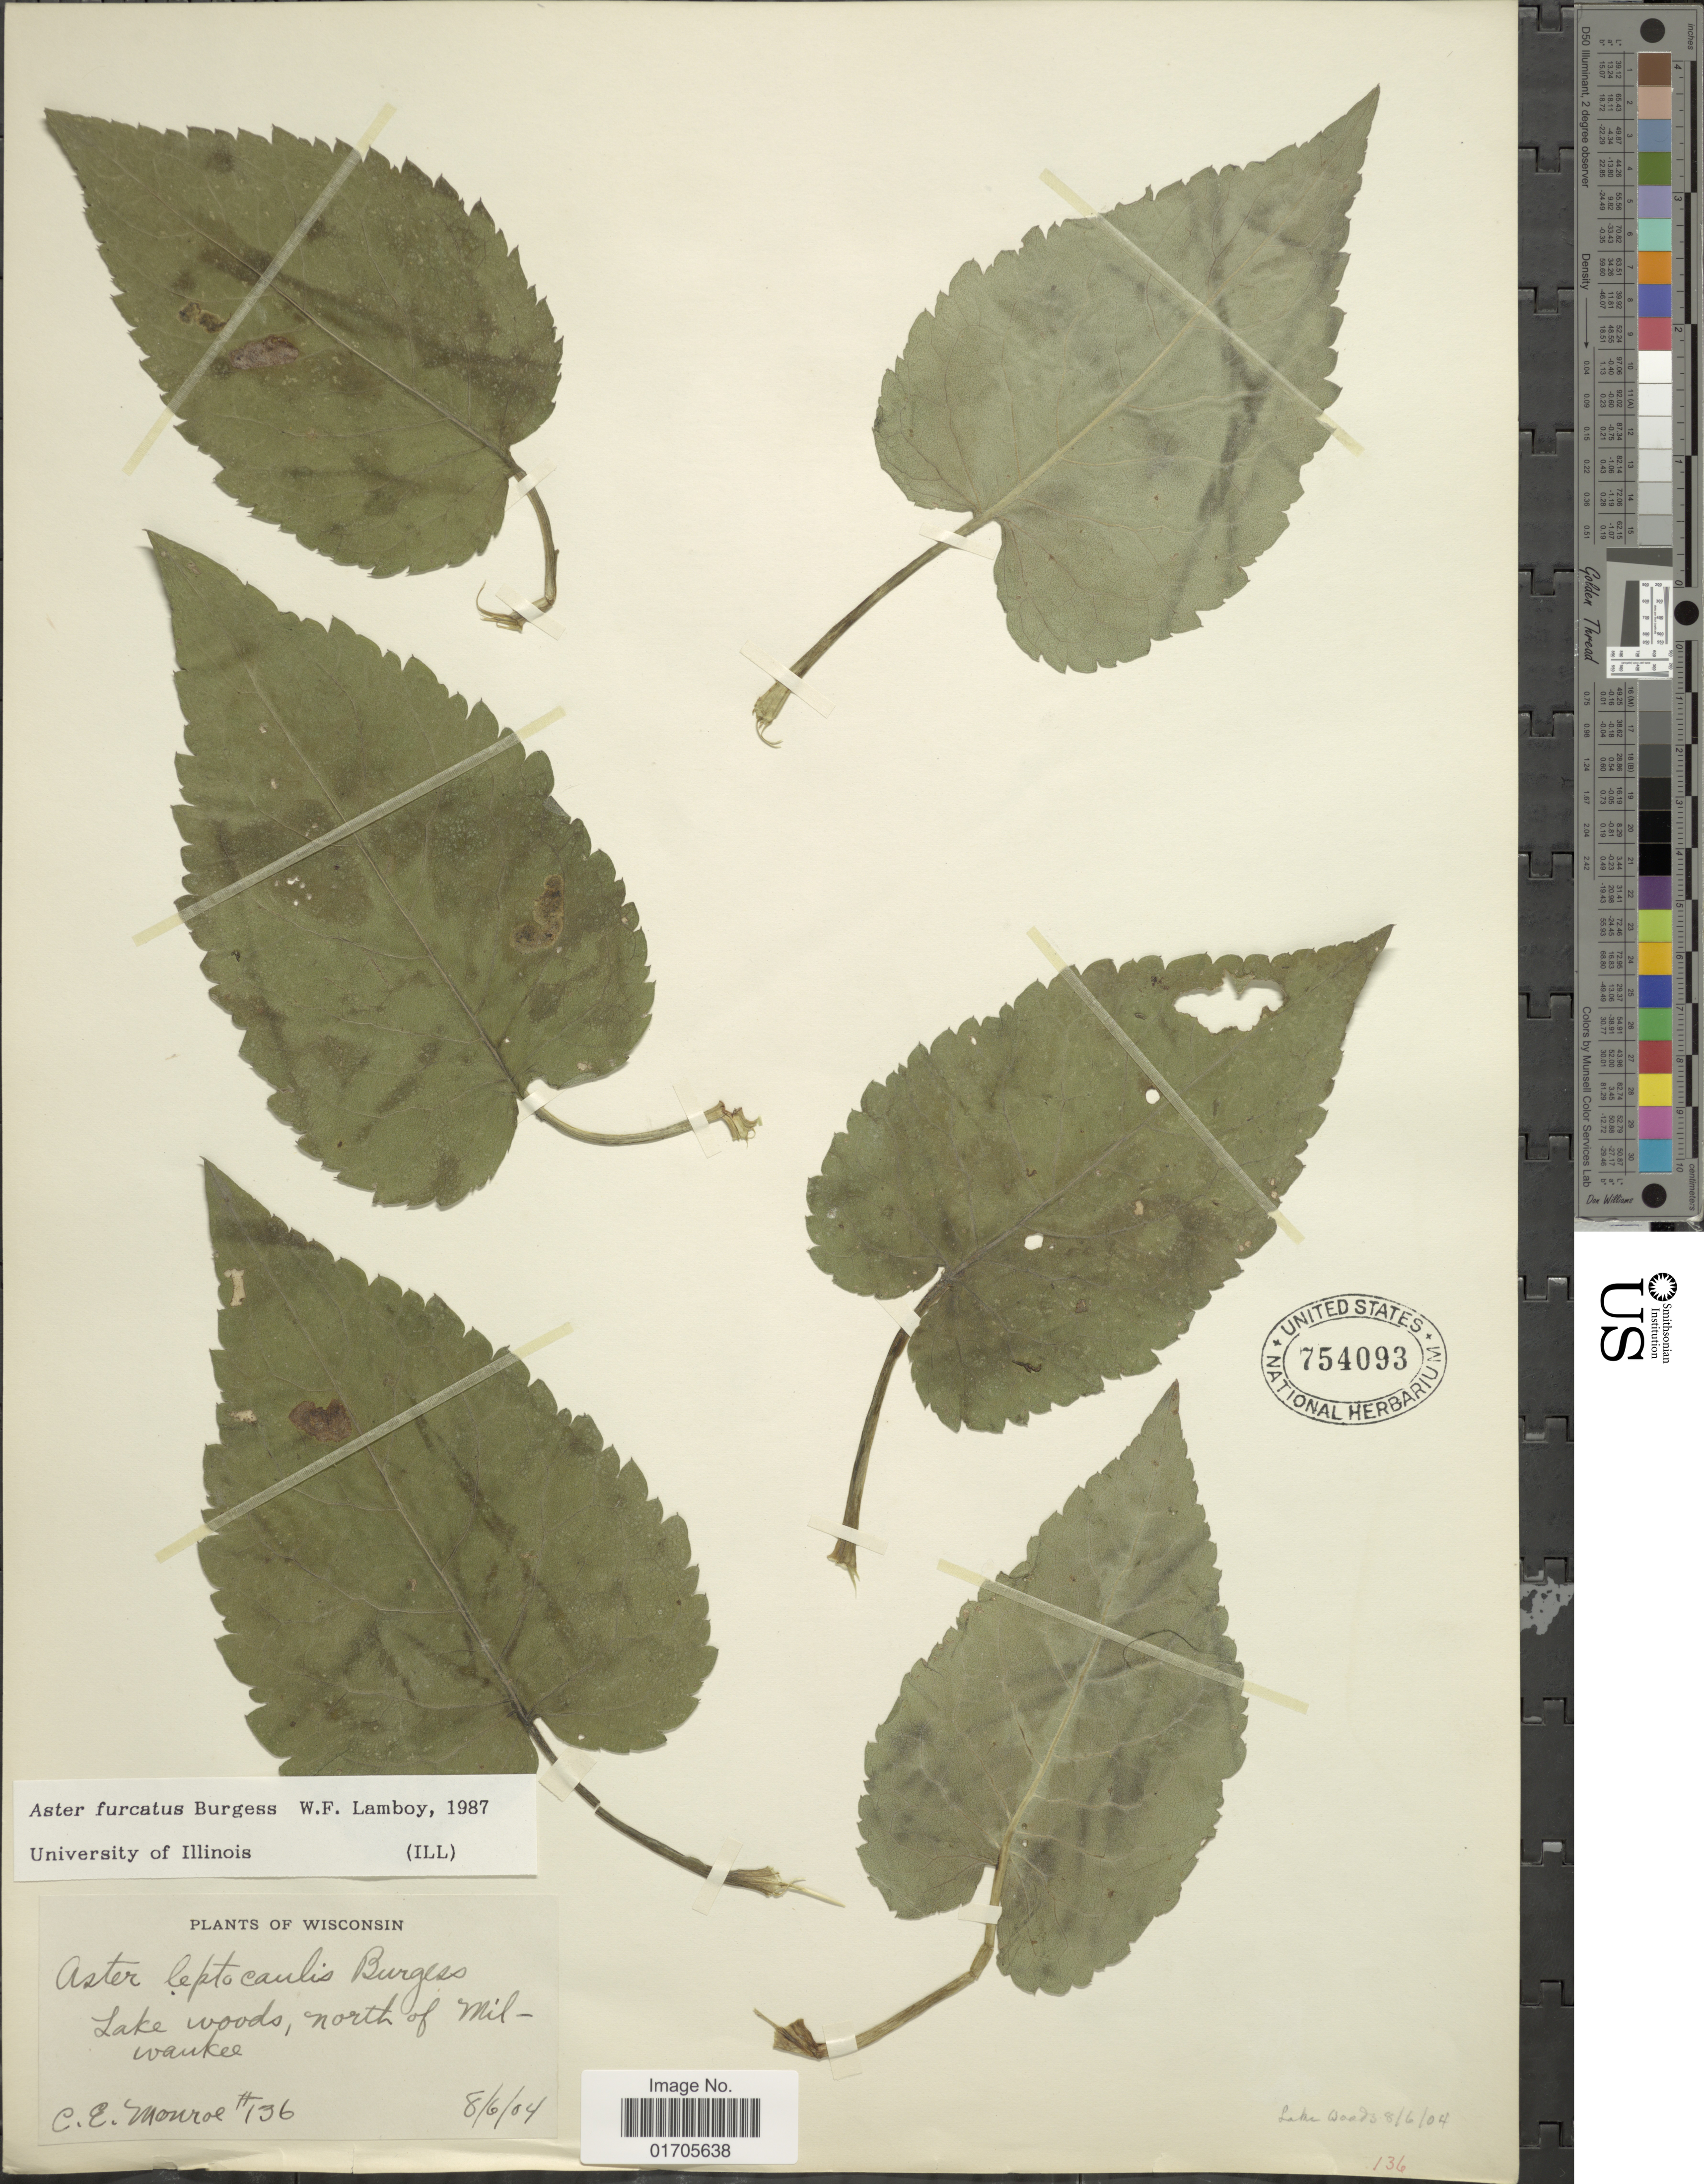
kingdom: Plantae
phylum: Tracheophyta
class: Magnoliopsida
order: Asterales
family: Asteraceae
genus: Eurybia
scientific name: Eurybia furcata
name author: G.L. Nesom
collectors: C. Monroe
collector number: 136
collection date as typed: Transcribed d/m/y: 6/8/4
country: United States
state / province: Wisconsin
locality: Wisconsin. Lake woods, north of Milwaukee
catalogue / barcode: US 754093